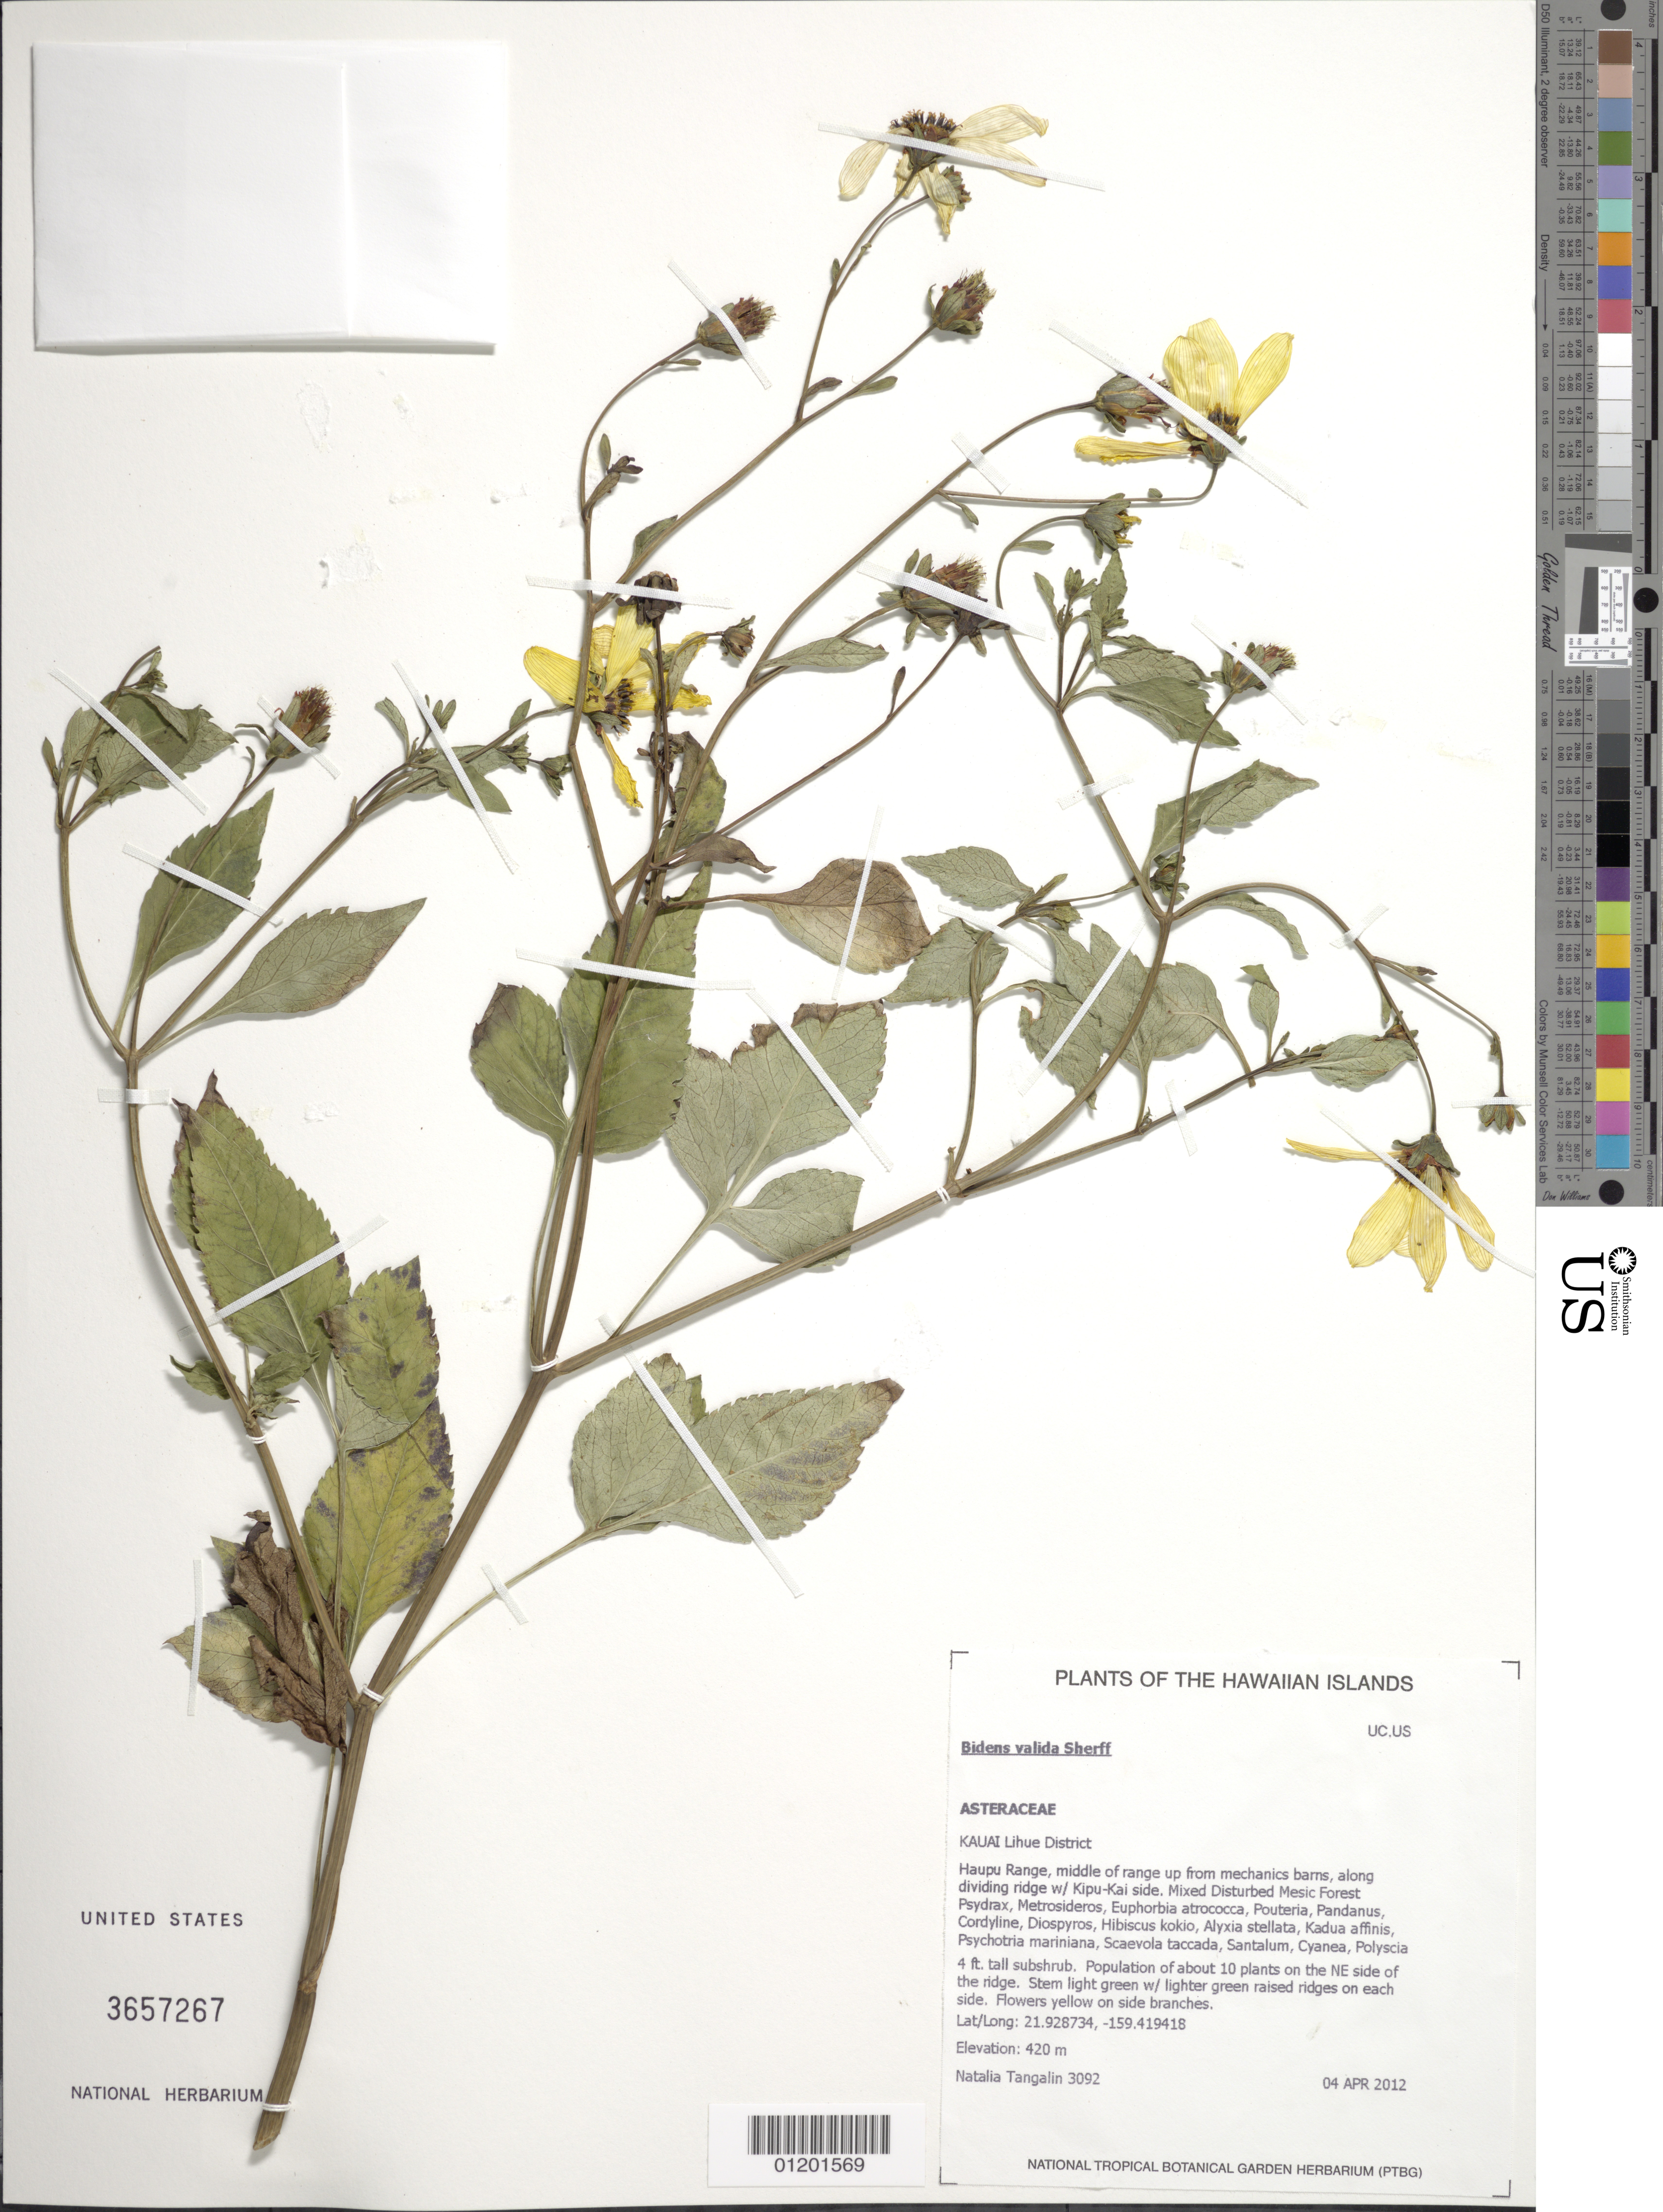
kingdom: Plantae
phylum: Tracheophyta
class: Magnoliopsida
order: Asterales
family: Asteraceae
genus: Bidens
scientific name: Bidens valida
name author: Sherff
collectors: N. Tangalin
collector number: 3092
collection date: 2012-04-04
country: United States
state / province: Hawaii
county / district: Kauai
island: Kaua'i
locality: Lihue District, Haupu Range, middle of range up from mechanics barns, along dividing ridge w/Kipu-Kai side.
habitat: Mixed disturbed mesic forest.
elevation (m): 420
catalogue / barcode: US 3657267